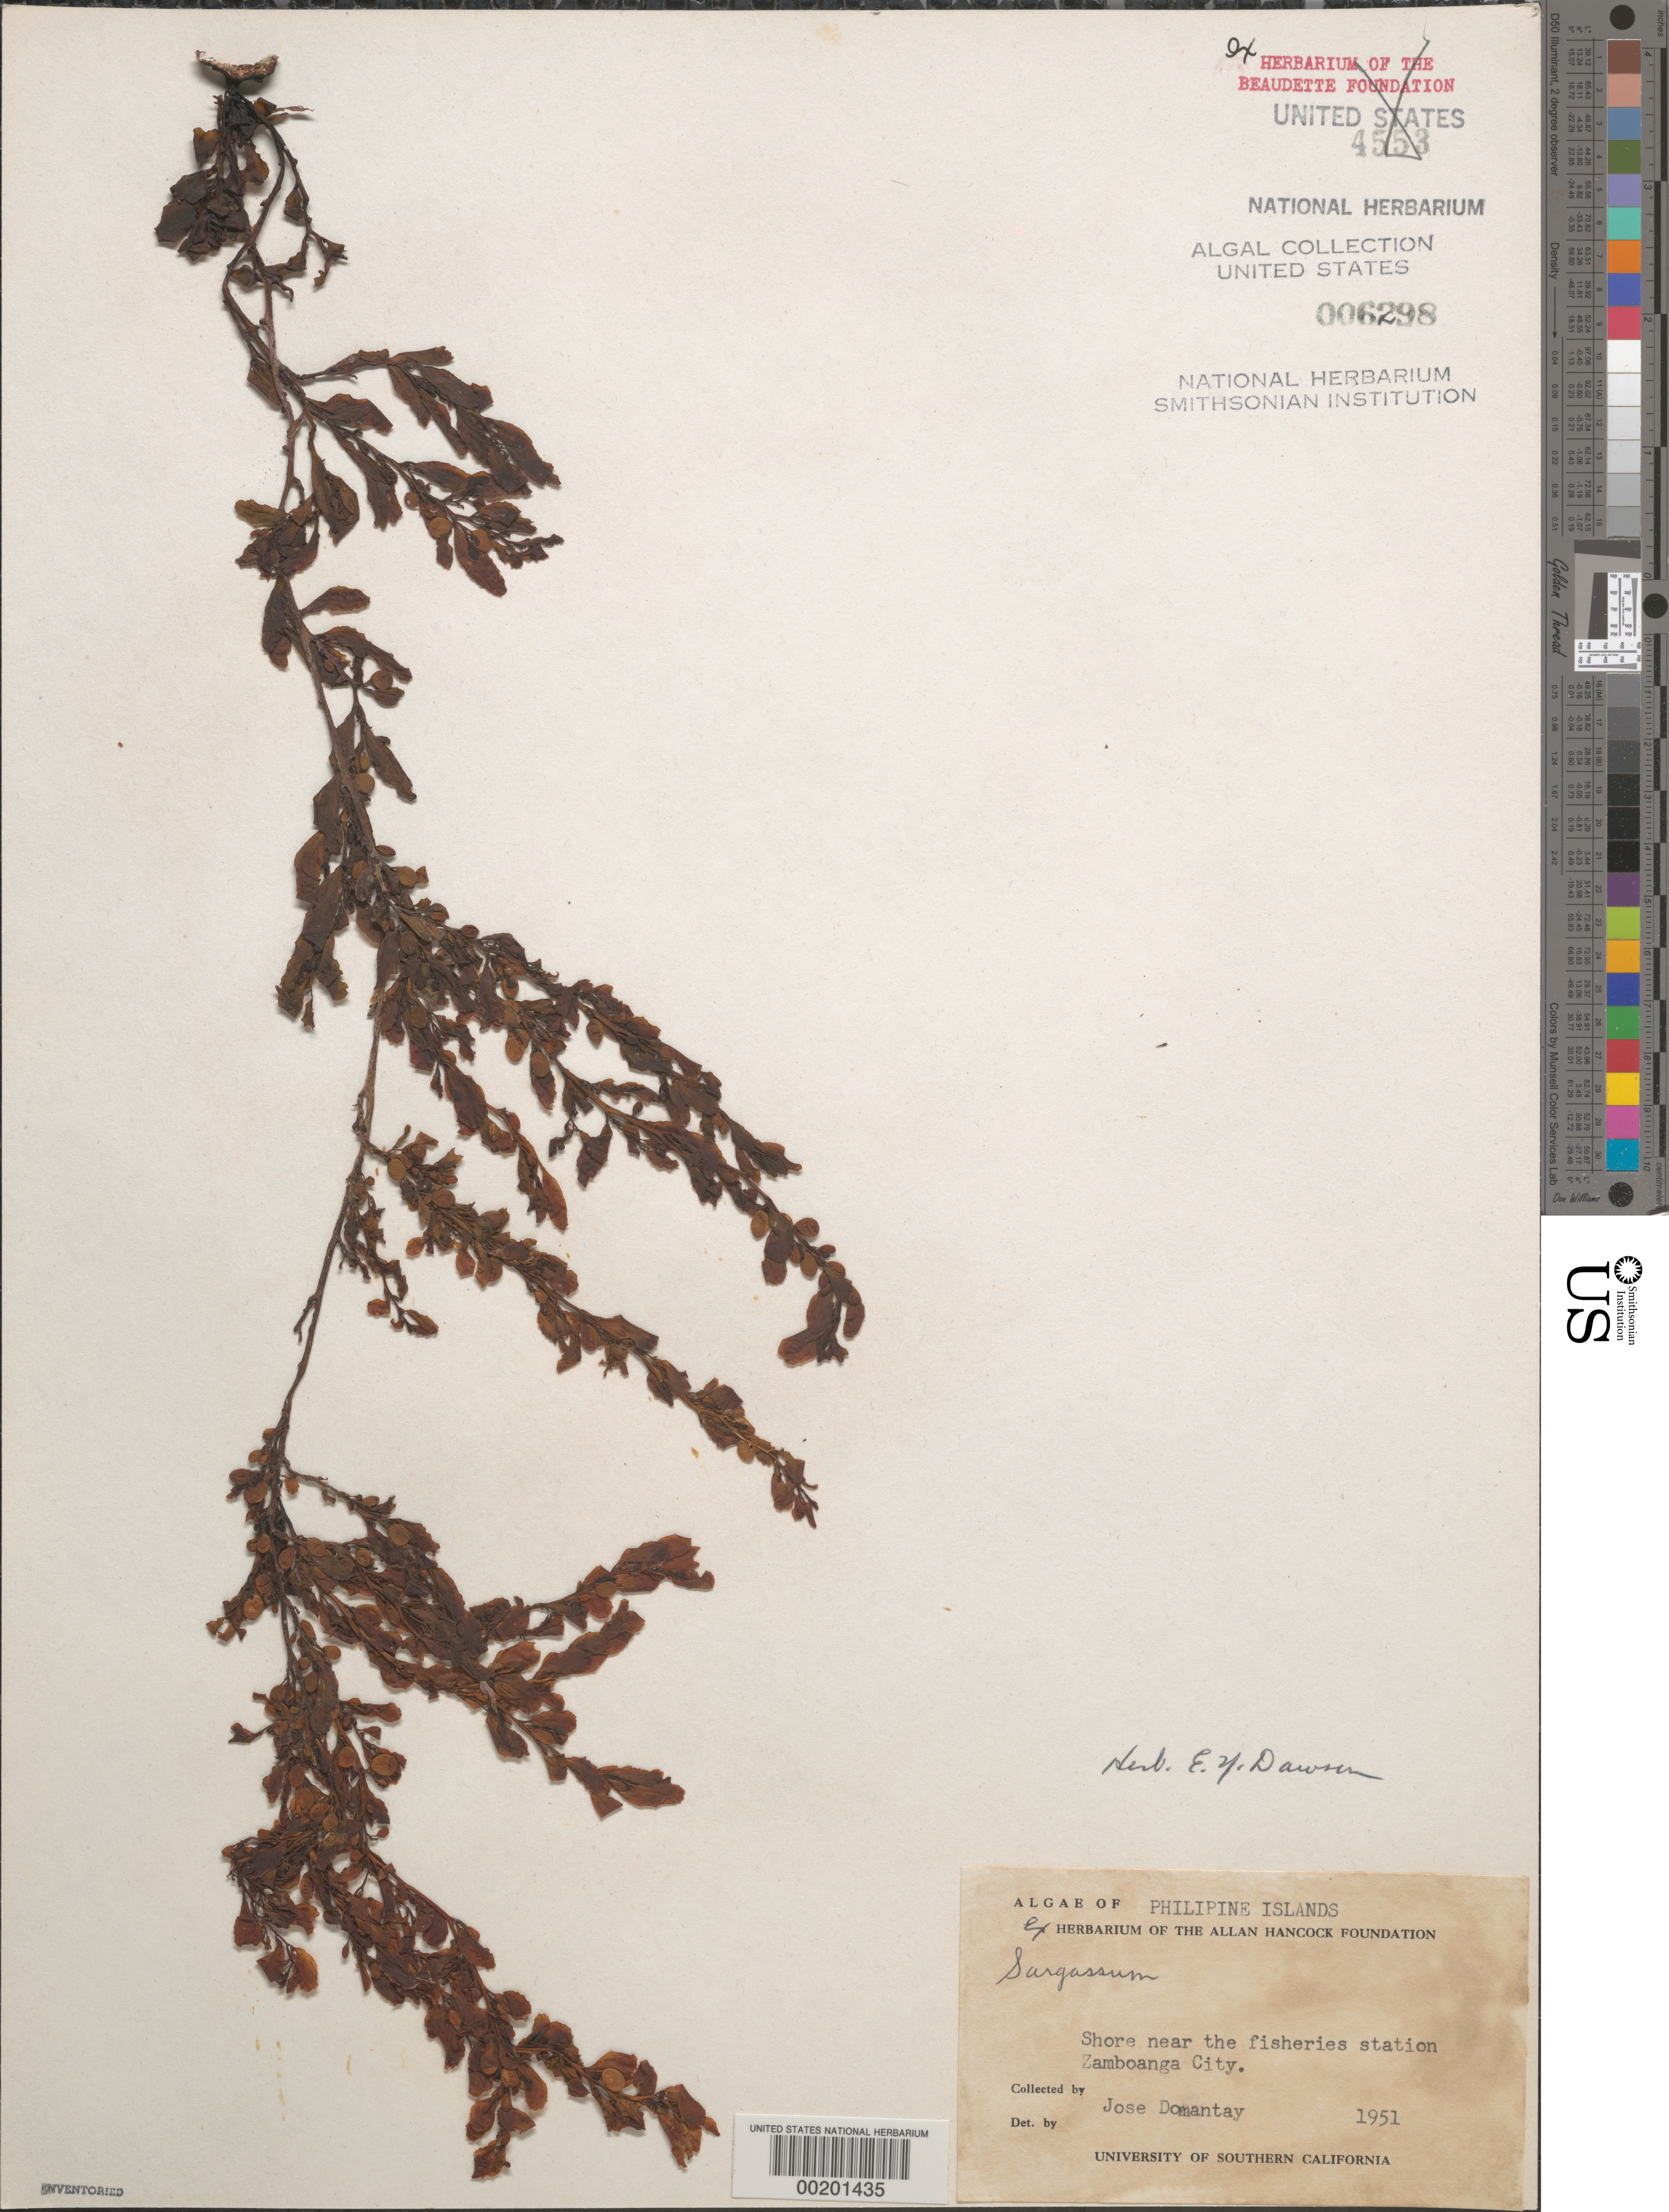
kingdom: Chromista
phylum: Ochrophyta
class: Phaeophyceae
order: Fucales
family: Sargassaceae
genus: Sargassum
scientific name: Sargassum sp.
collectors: J. Domantay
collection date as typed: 1951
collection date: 1951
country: Philippines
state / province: Zamboanga Peninsula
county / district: Zamboanga del Sur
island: Mindanao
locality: City of Zamboanga near fisheries station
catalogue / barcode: US 6298